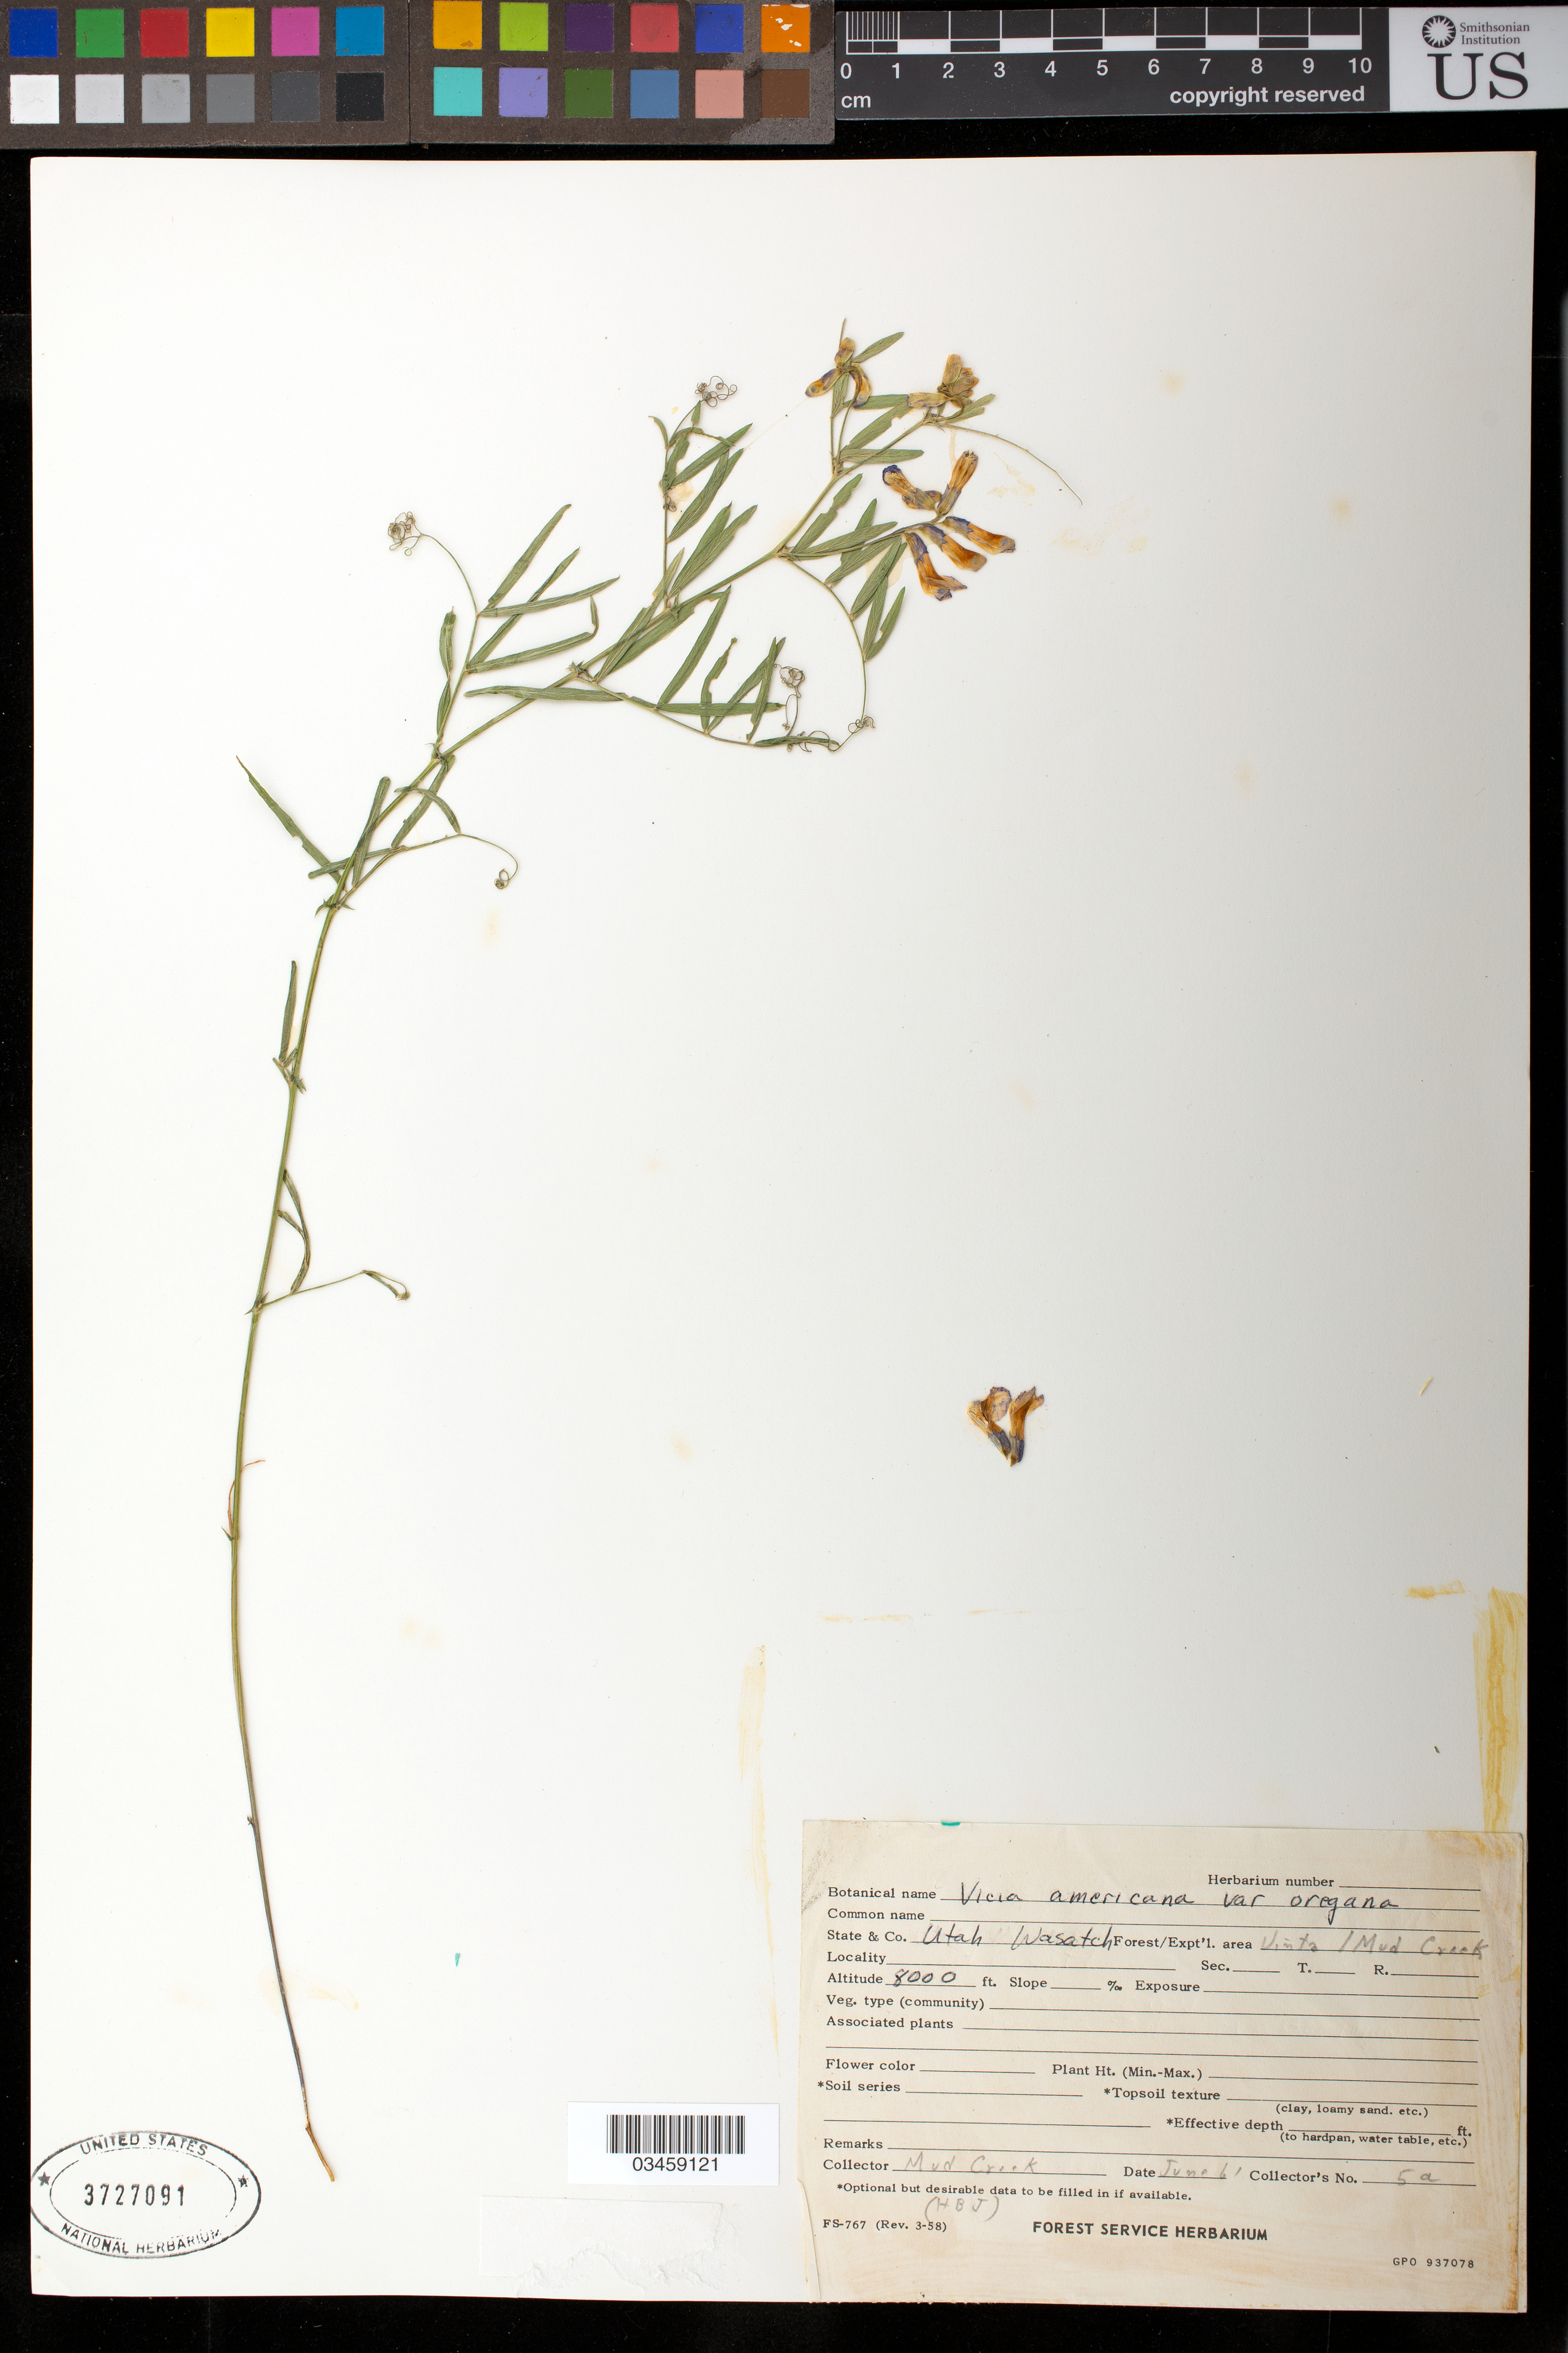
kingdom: Plantae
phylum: Tracheophyta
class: Magnoliopsida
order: Fabales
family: Fabaceae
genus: Vicia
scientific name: Vicia americana var. oregana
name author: (Nutt.) A. Nelson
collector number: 5a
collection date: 1961-06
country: United States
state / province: Utah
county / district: Wasatch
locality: Uinta/Mud Creek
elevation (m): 2438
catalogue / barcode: US 3727091